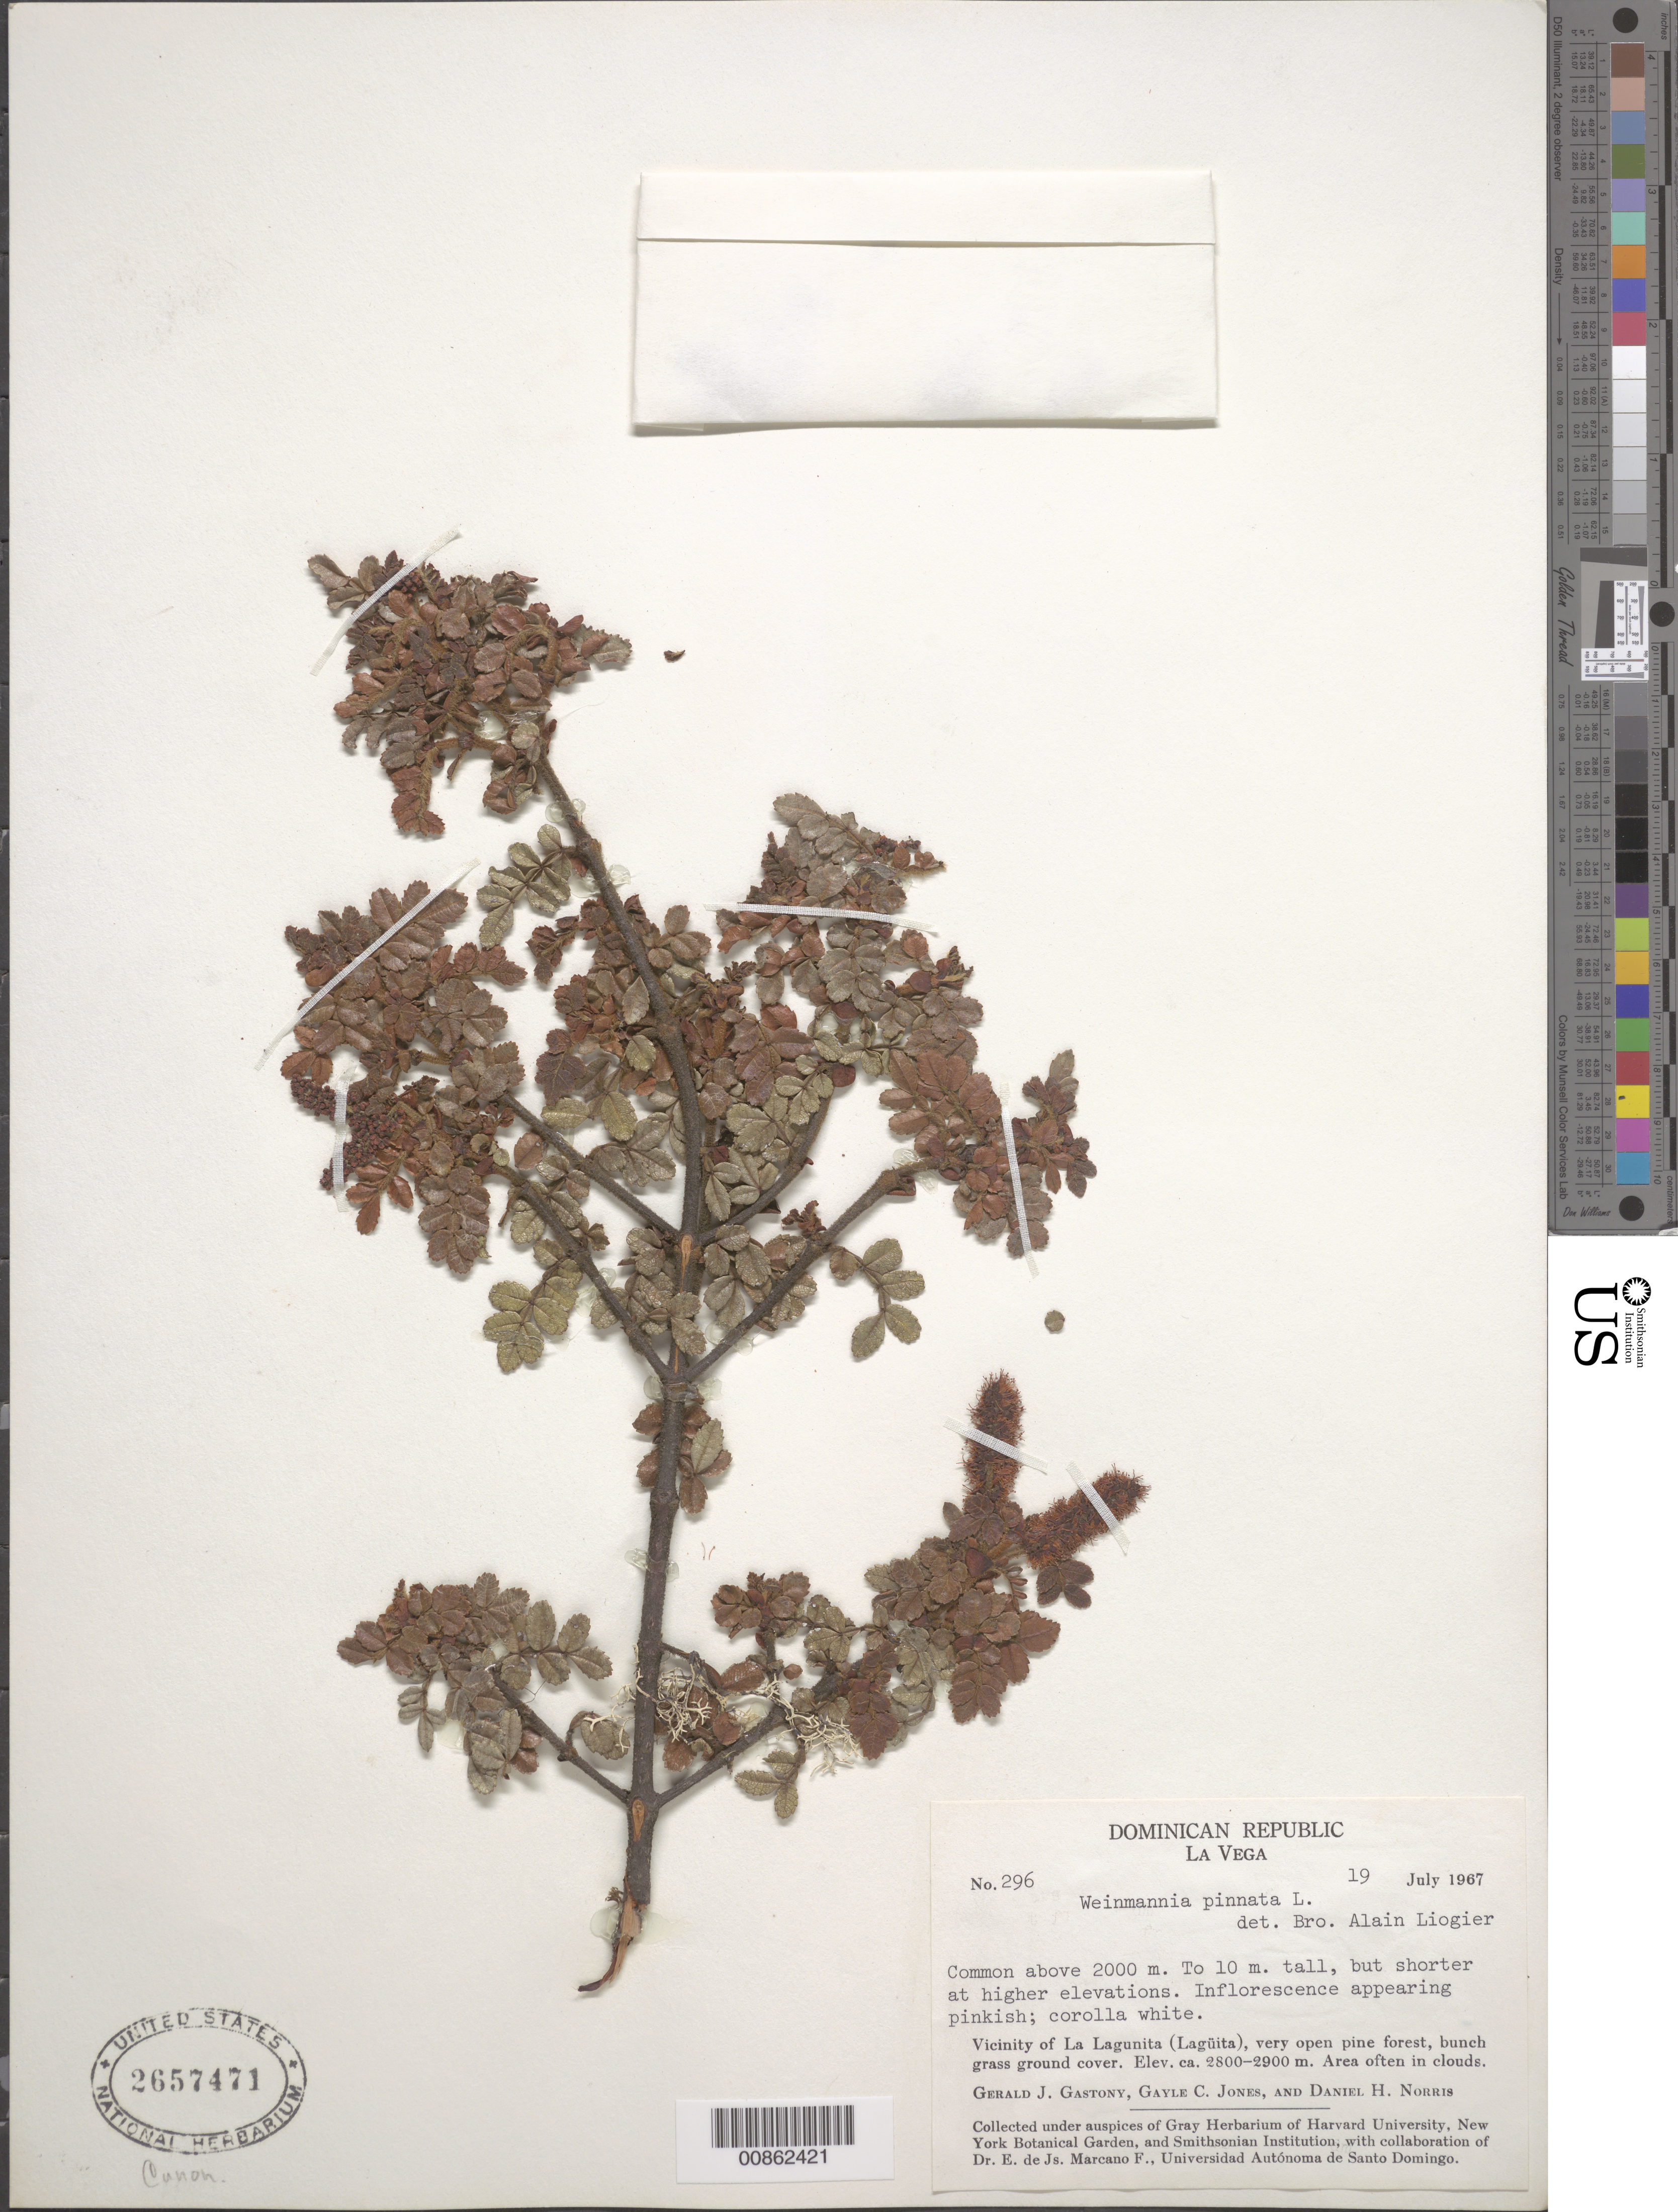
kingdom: Plantae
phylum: Tracheophyta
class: Magnoliopsida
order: Oxalidales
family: Cunoniaceae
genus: Weinmannia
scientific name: Weinmannia pinnata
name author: L.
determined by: Liogier, Alain H.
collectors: G. Gastony, G. C. Jones & D. H. Norris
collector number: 296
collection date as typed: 19 Jul 1967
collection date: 1967-07-19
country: Dominican Republic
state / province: La Vega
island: Hispaniola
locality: Vicinity of La Lagunita (Lagüita).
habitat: Very open forest, bunch grass ground cover. Area often in clouds.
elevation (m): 2800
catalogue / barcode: US 2657471